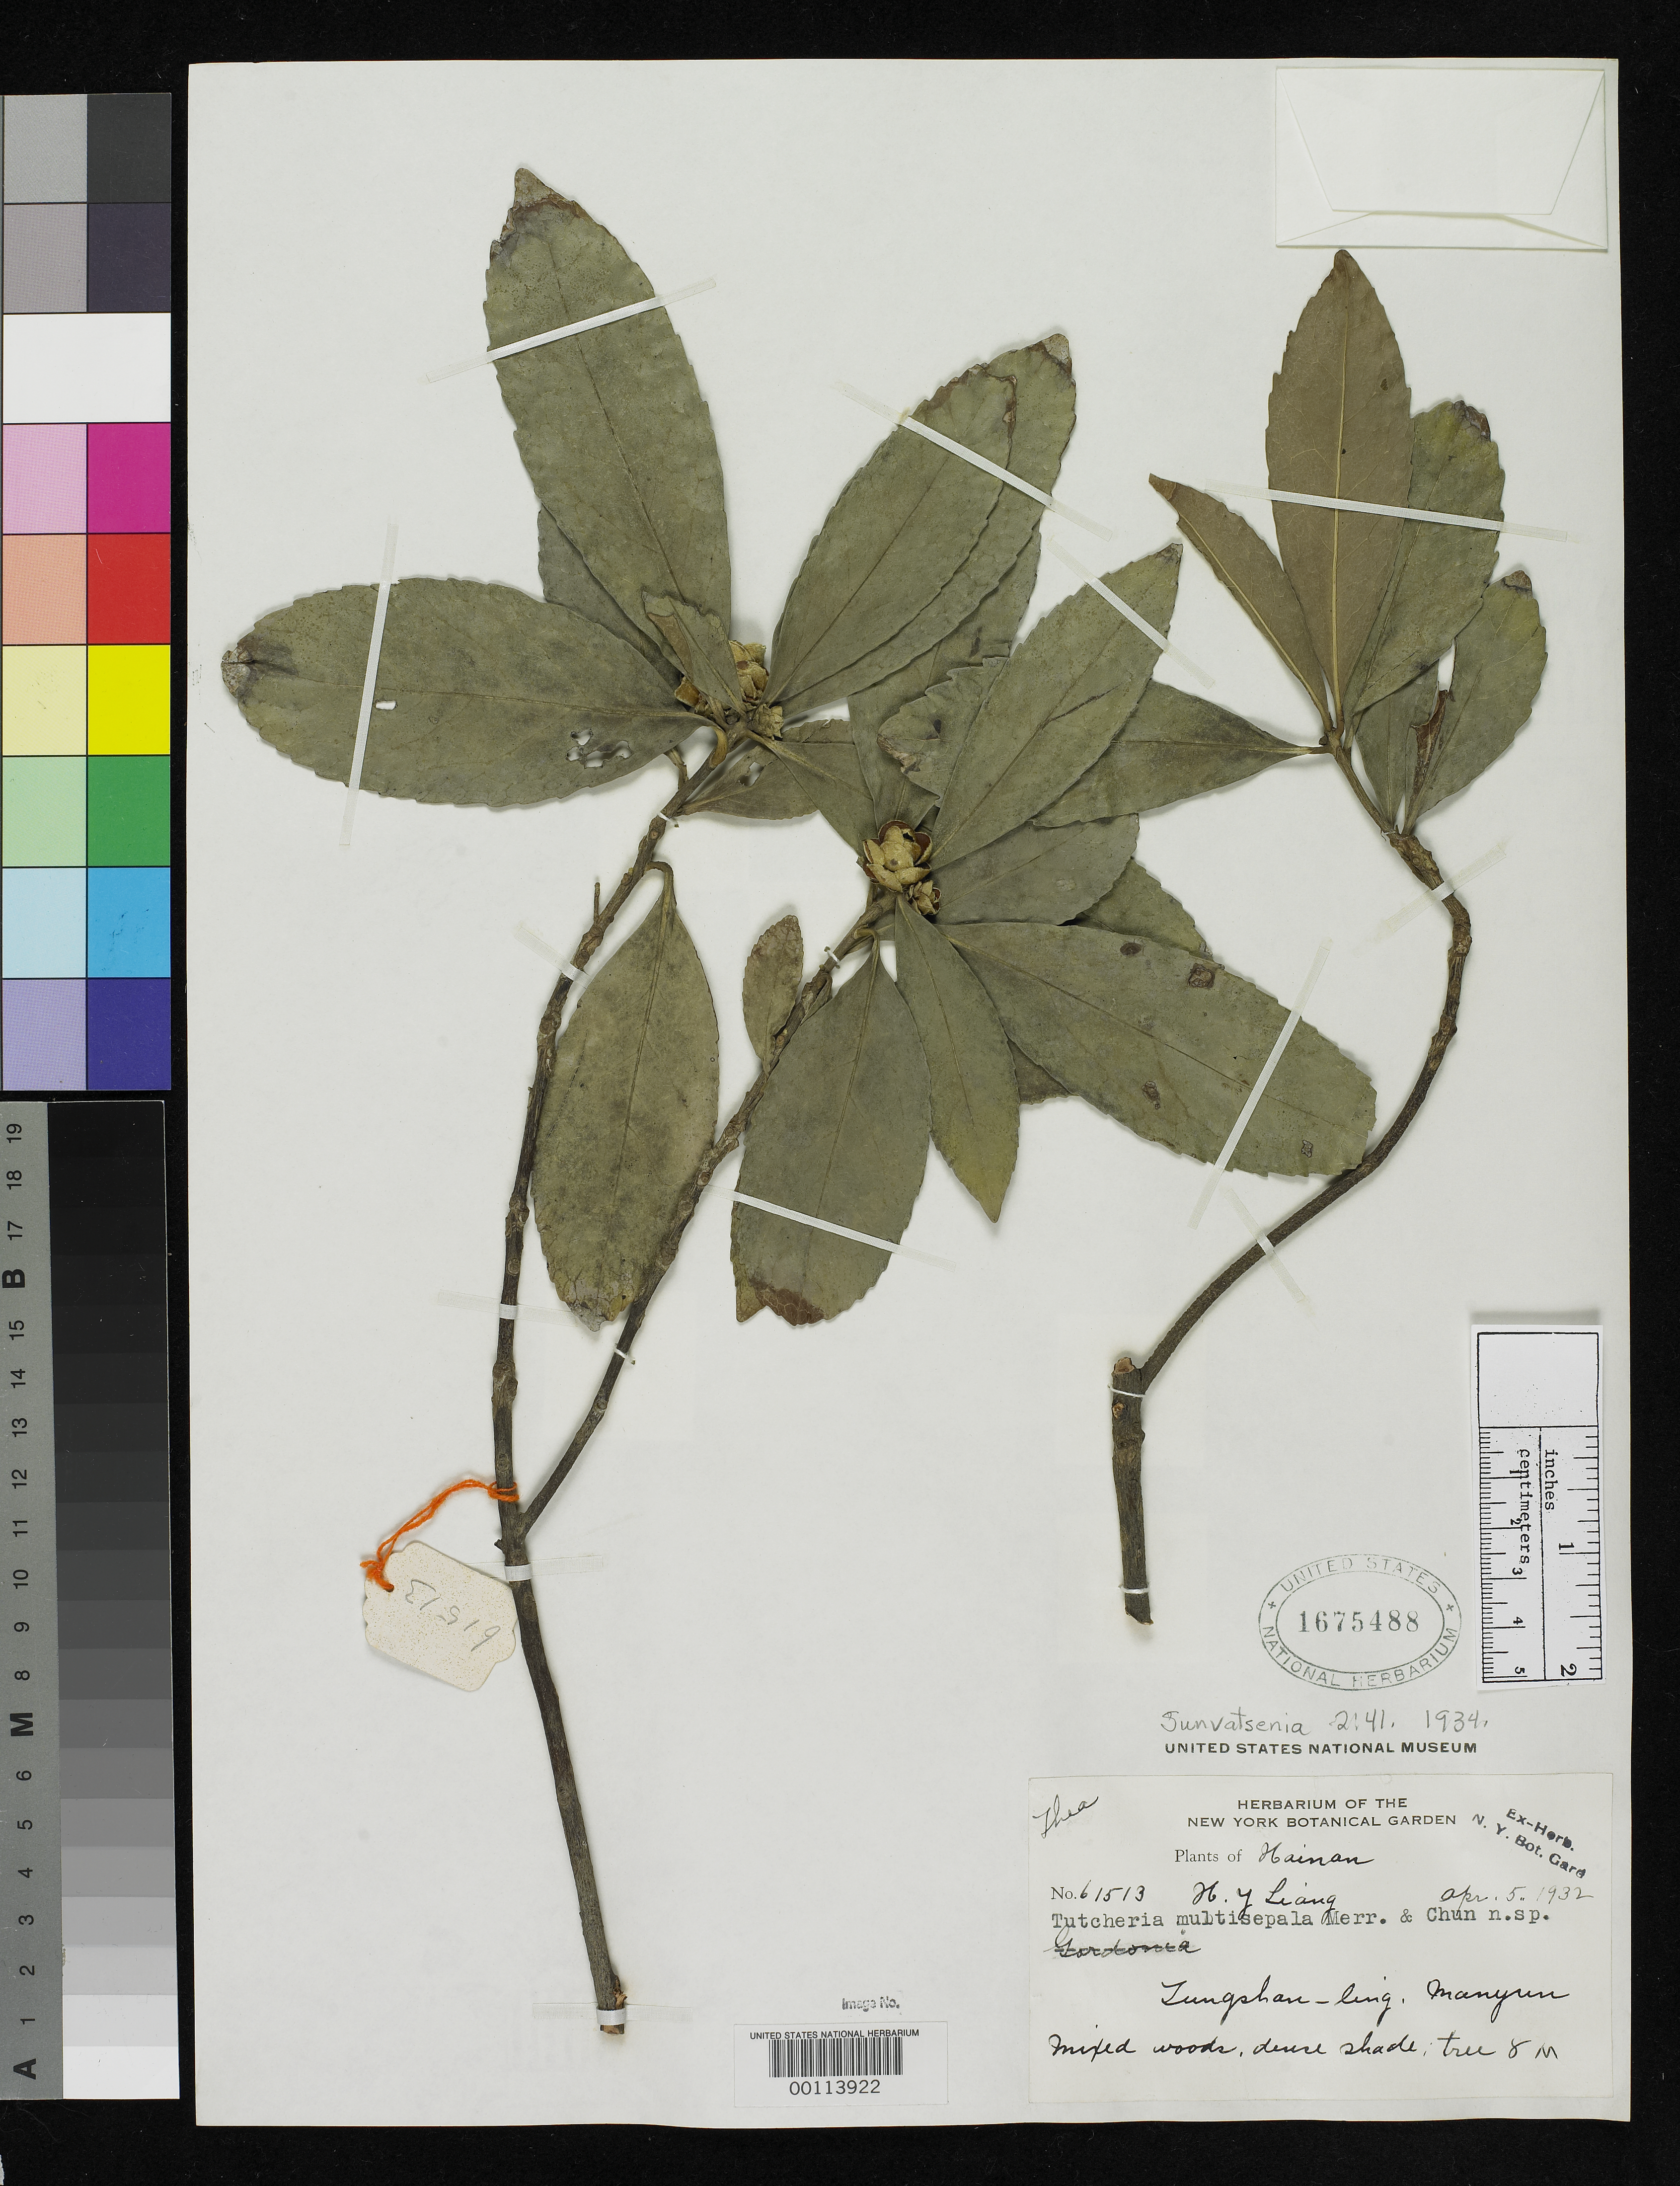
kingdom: Plantae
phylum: Tracheophyta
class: Magnoliopsida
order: Ericales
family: Theaceae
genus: Tutcheria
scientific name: Tutcheria multisepala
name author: Merr. & Chun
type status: Isotype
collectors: H. Y. Liang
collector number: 61513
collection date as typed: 03 Apr 1932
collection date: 1932-04-03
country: China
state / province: Henan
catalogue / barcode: US 1675488